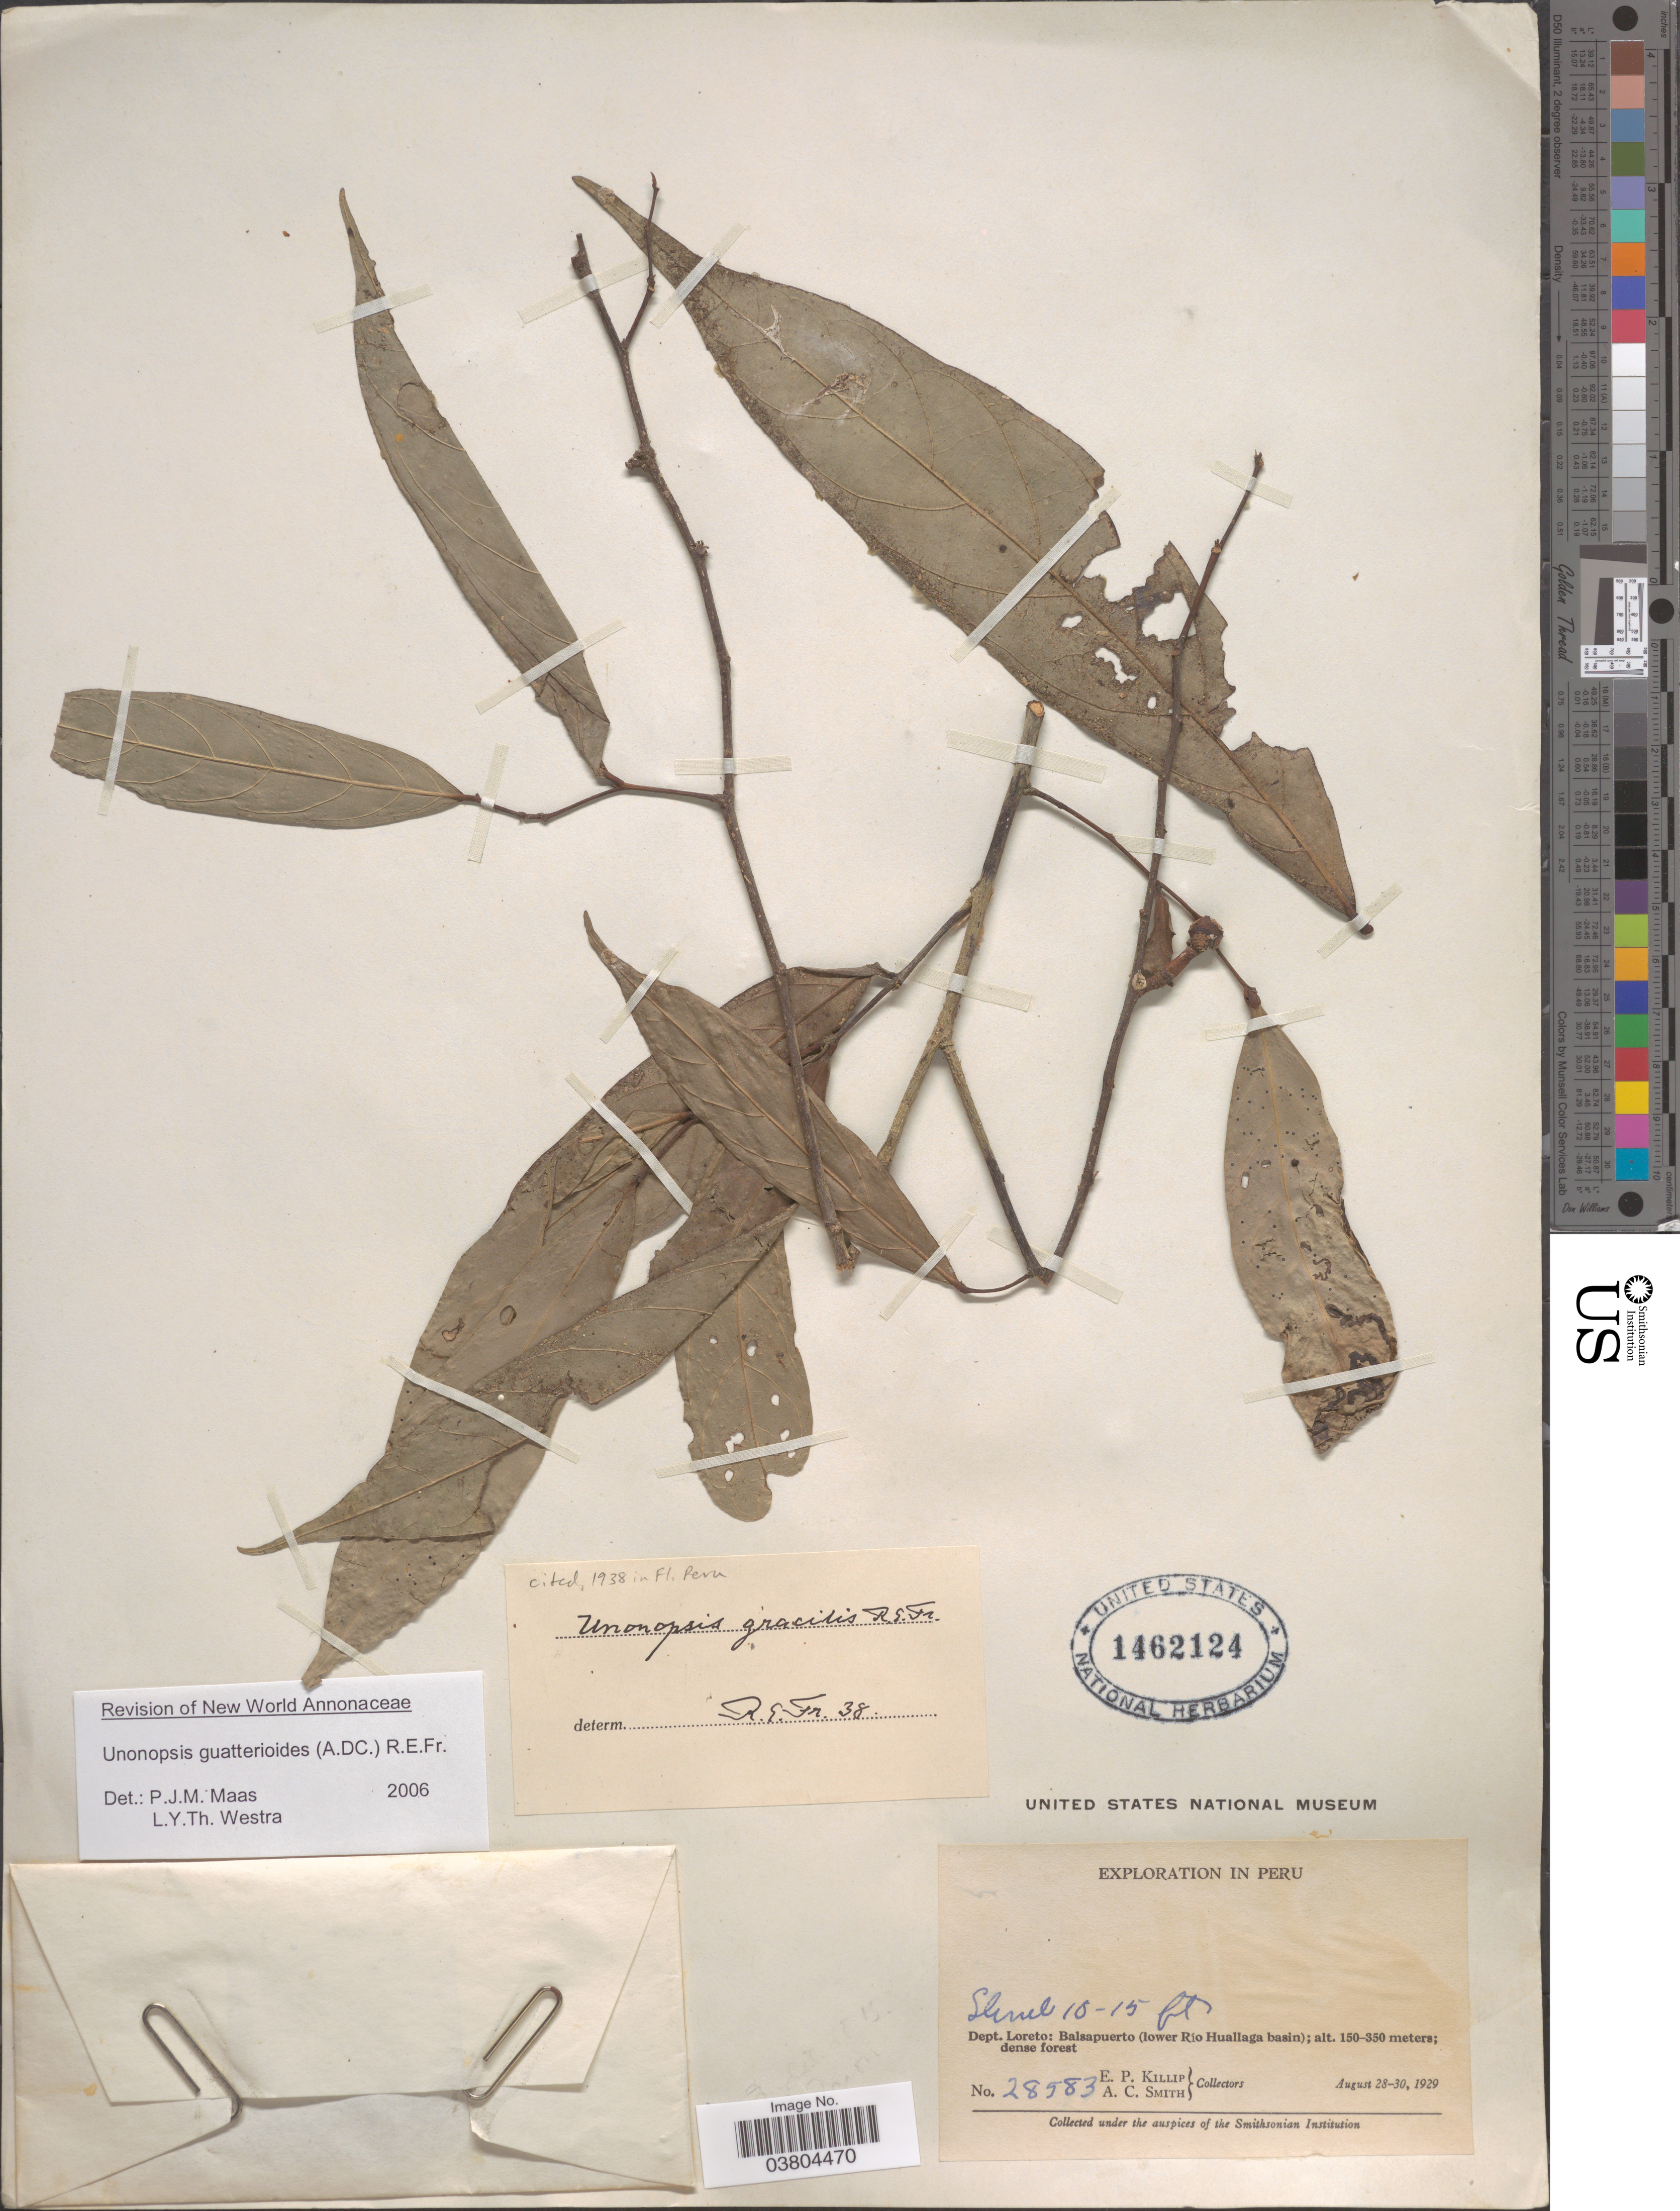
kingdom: Plantae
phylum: Tracheophyta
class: Magnoliopsida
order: Magnoliales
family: Annonaceae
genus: Unonopsis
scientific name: Unonopsis guatterioides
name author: (A. DC.) R.E. Fr.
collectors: E. P. Killip & A. C. Smith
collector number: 28583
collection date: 1929-08-28/1929-08-30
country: Peru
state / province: Loreto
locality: Dept. Loreto: Balsapuerto (lower Río Huallaga basin).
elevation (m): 150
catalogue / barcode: US 1462124